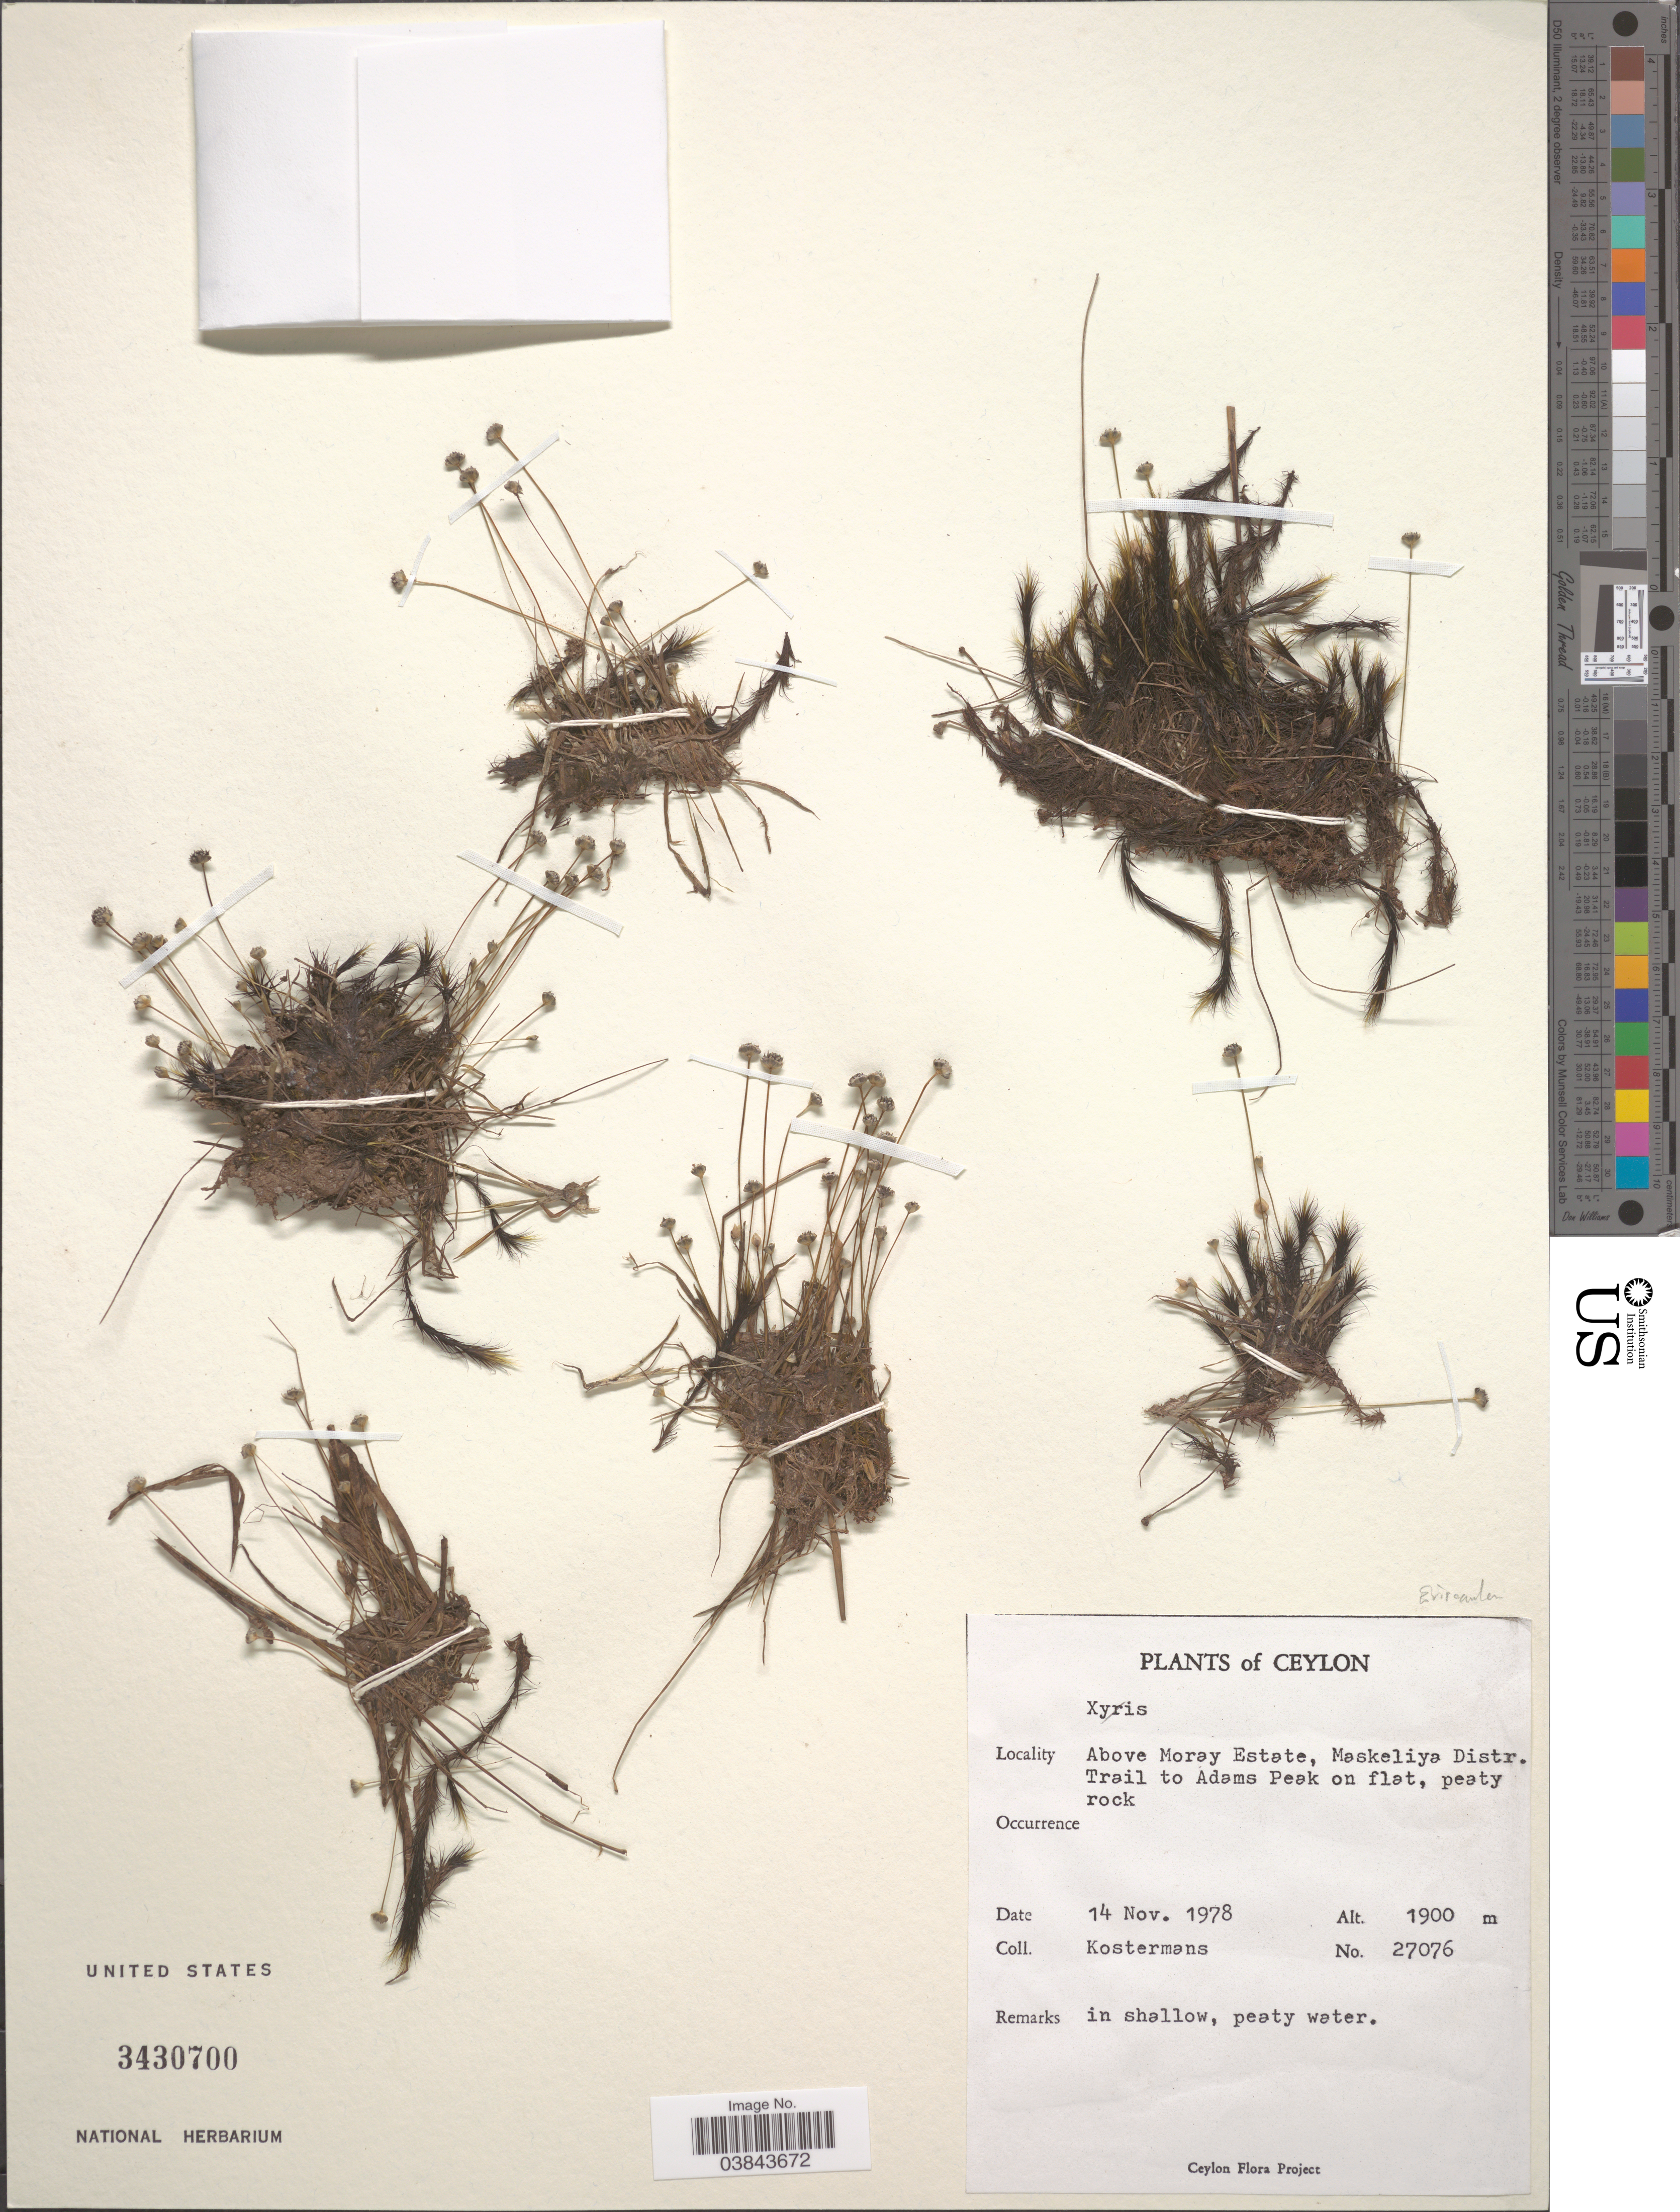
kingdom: Plantae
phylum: Tracheophyta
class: Liliopsida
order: Poales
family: Eriocaulaceae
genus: Eriocaulon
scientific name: Eriocaulon sp.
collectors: Kostermans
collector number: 27076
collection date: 1978-11-14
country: Sri Lanka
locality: Ceylon. Above Moray Estate, Maskeliya Distr. Trail to Adams Peak on flat.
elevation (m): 1900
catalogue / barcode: US 3430700